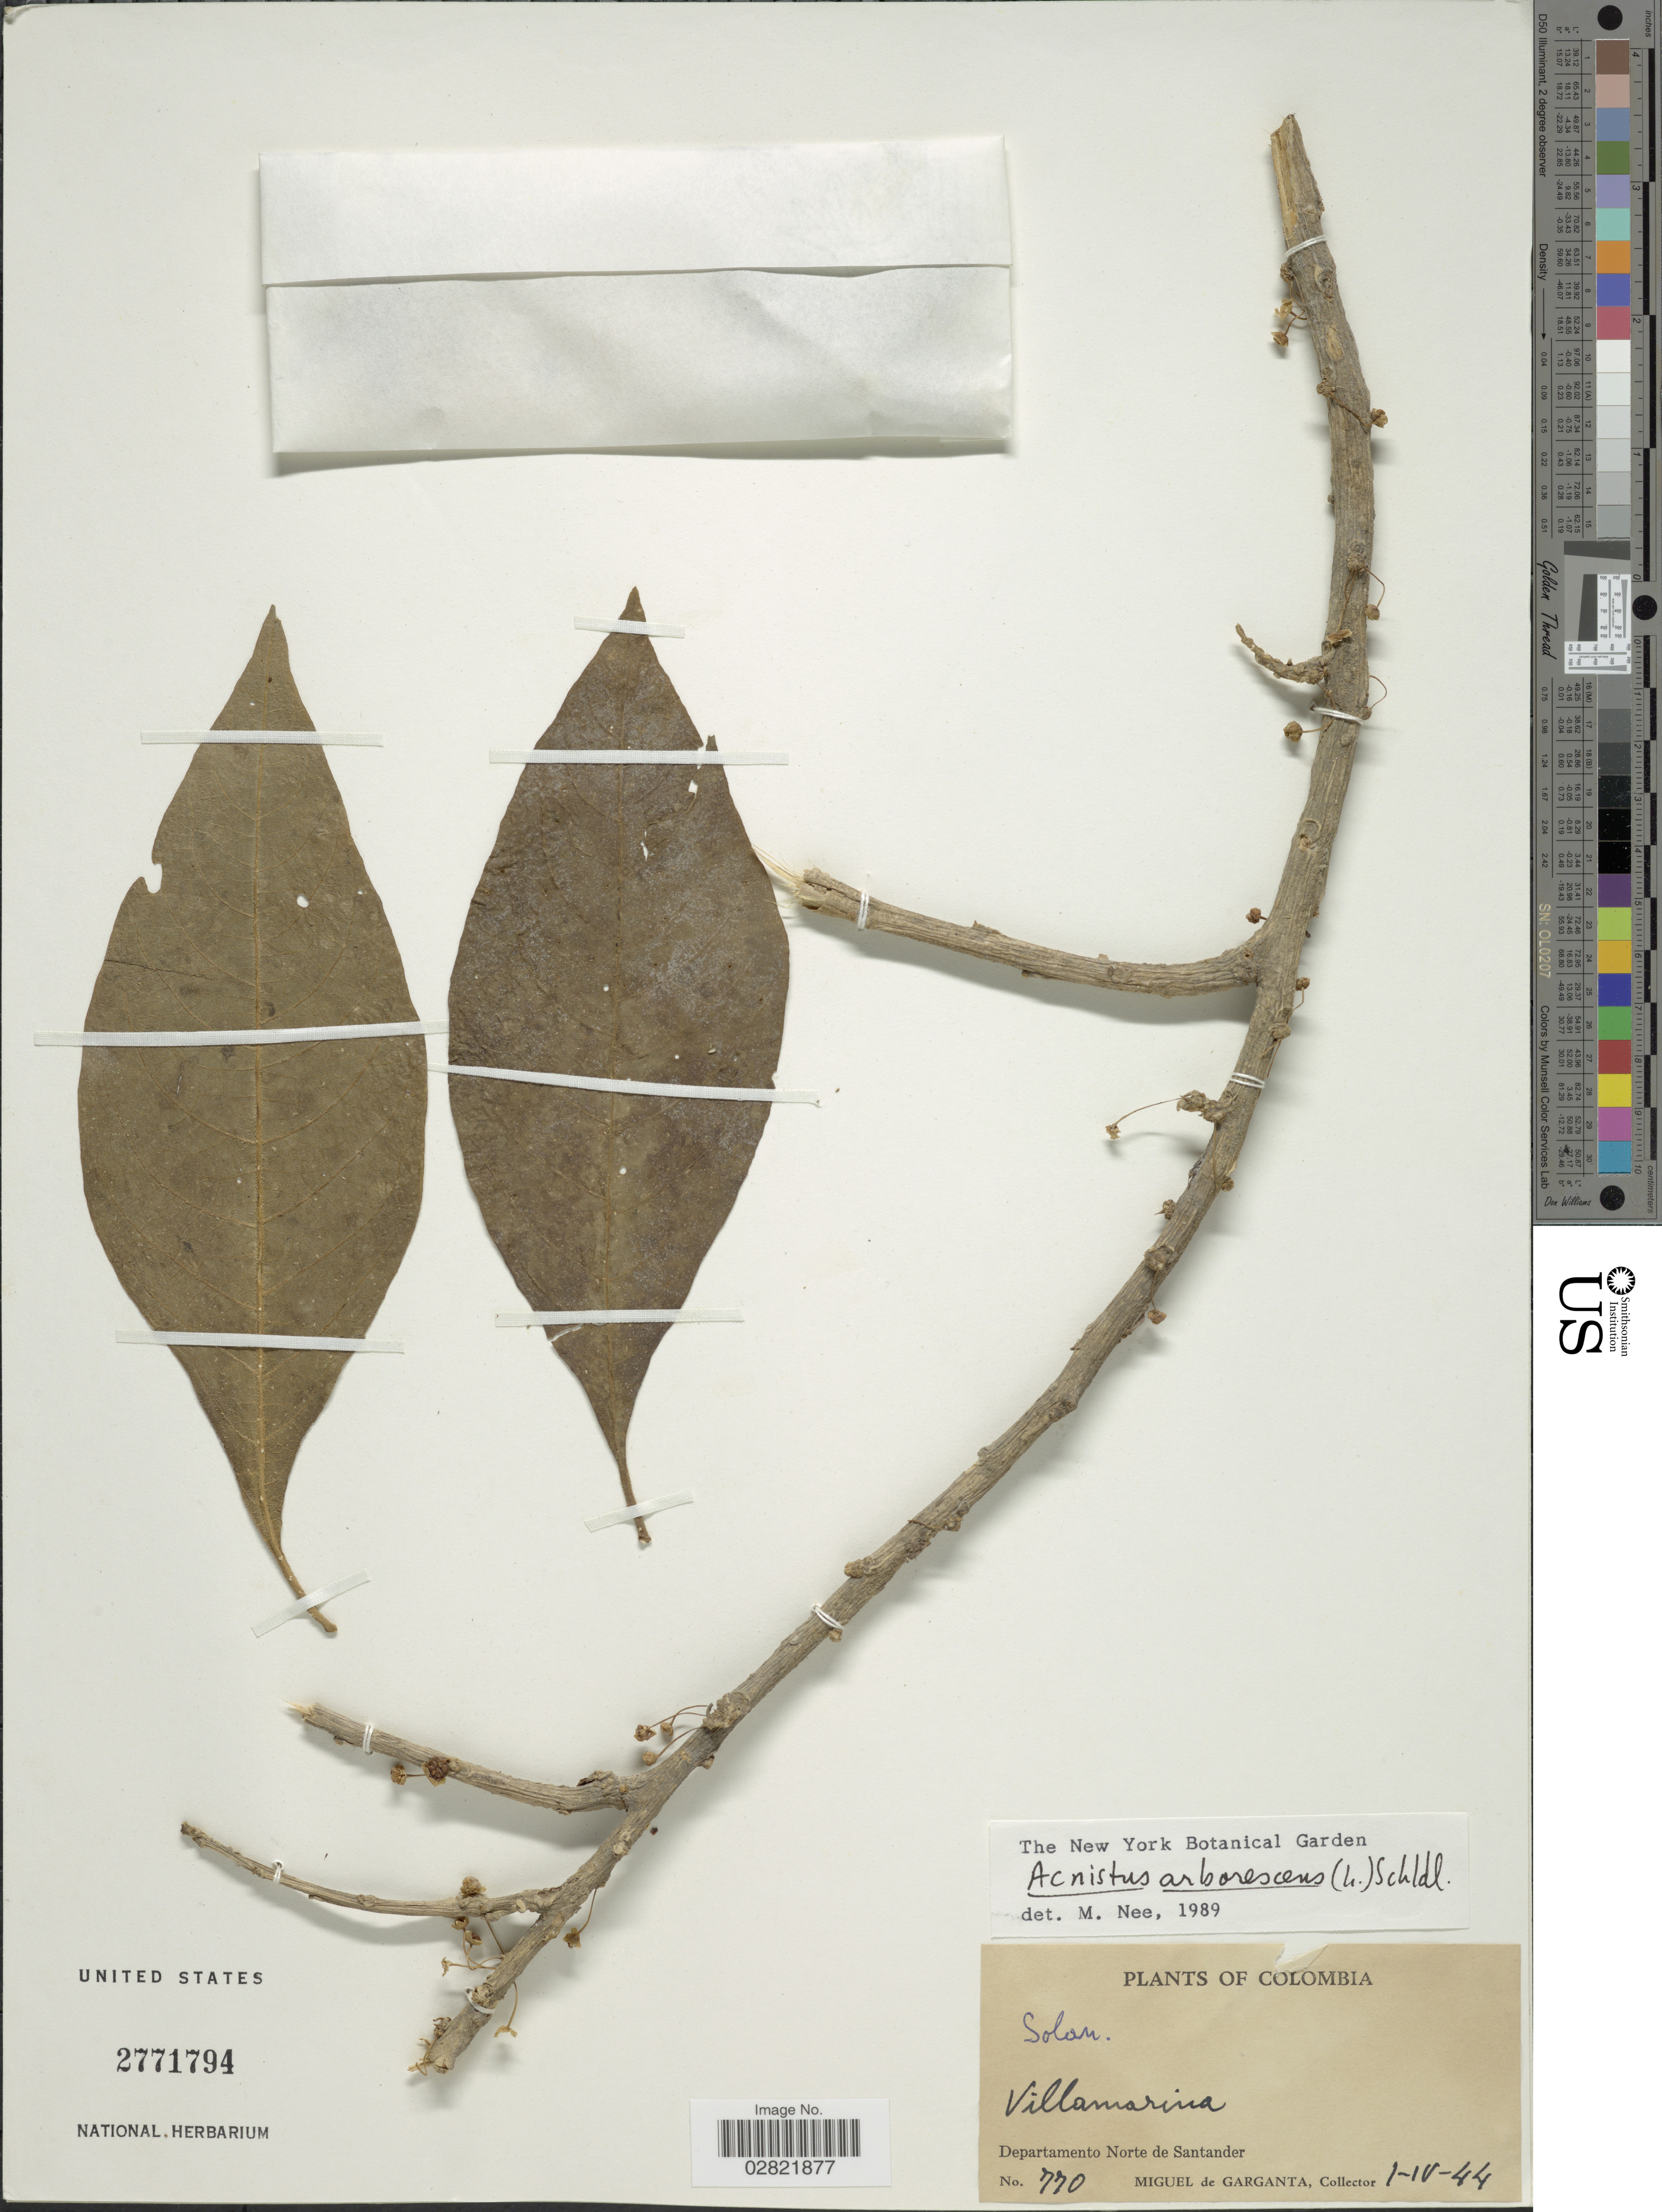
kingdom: Plantae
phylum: Tracheophyta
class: Magnoliopsida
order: Solanales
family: Solanaceae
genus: Acnistus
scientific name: Acnistus arborescens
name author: (L.) Schltdl.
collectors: M. Garganta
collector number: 770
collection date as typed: Transcribed d/m/y: 1/6/44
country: Colombia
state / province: Norte de Santander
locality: Villamarina, Departamento Norte de Santander.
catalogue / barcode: US 2771794